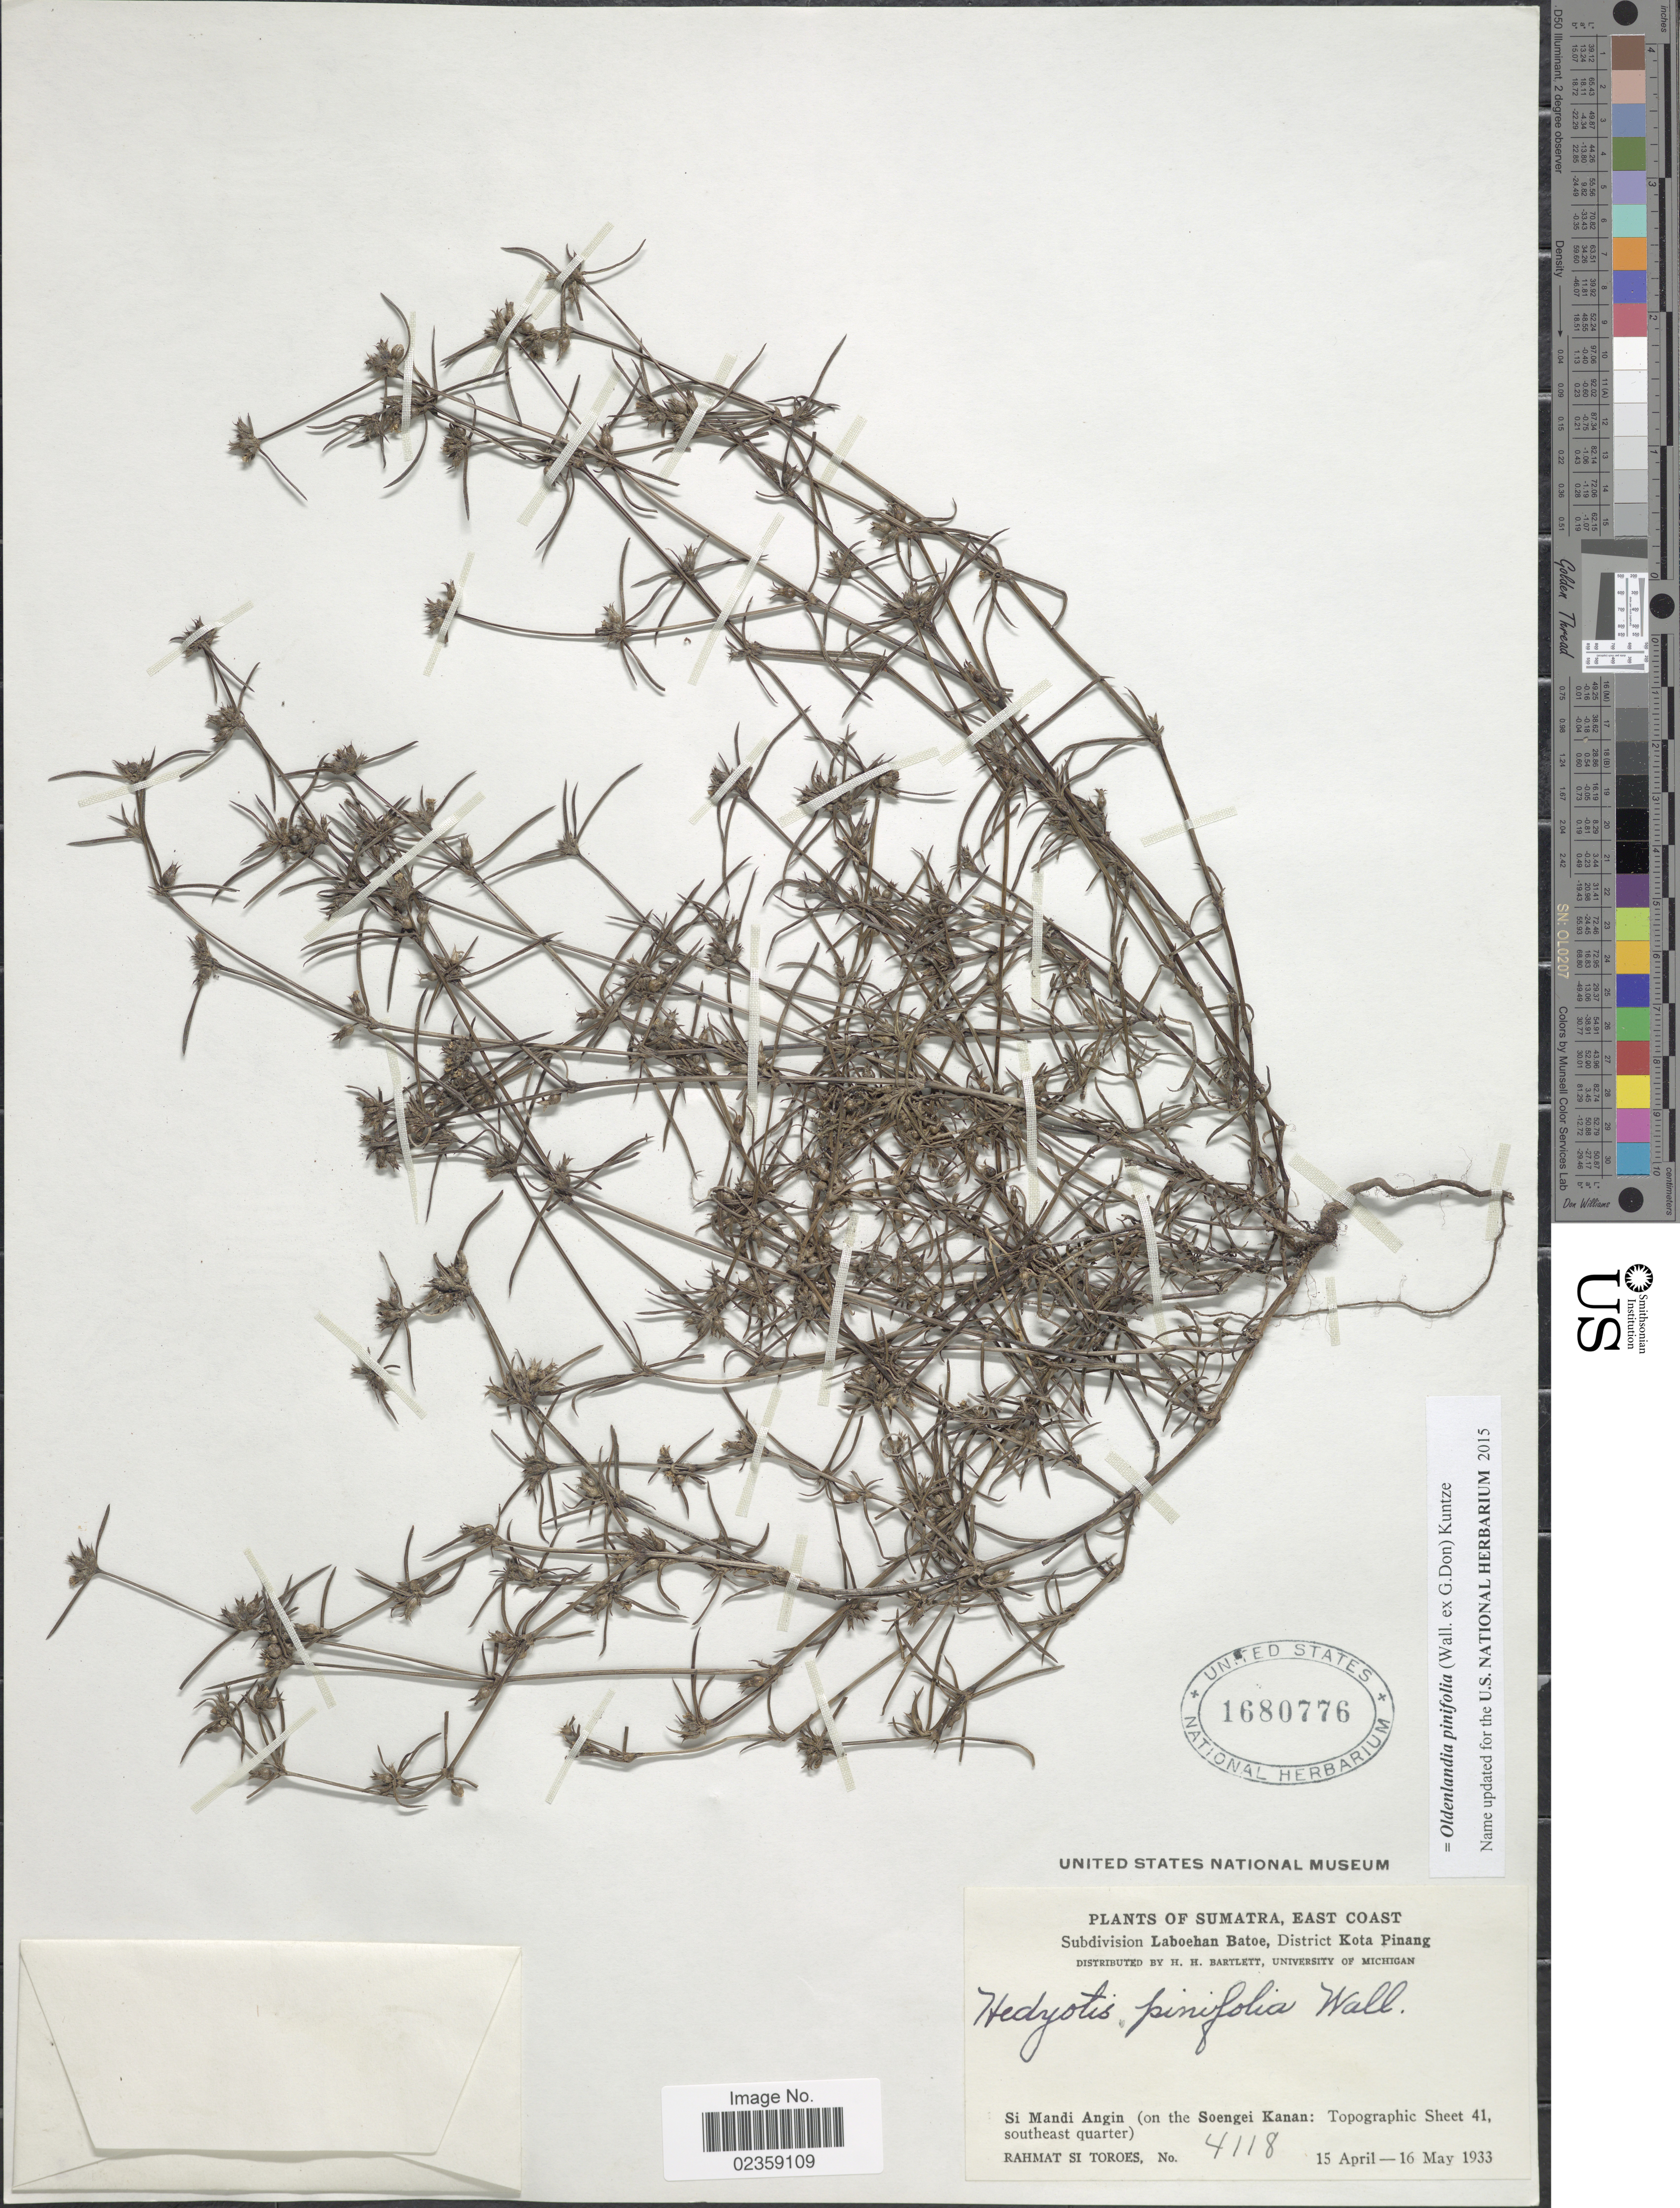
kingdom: Plantae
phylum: Tracheophyta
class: Magnoliopsida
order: Gentianales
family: Rubiaceae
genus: Oldenlandia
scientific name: Oldenlandia pinifolia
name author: (Wall. ex G. Don) Kuntze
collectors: Rahmat Si Boeea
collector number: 4118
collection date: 1933-04-15/1933-05-16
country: Indonesia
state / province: Sumatra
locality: Sumatra, East Coast. Subdivision Laboehan Batoe, District Kota Pinang. Si Mandi Angin (on the Soengei Kanan: Topographic Sheet 41, southeast quarter)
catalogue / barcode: US 1680776